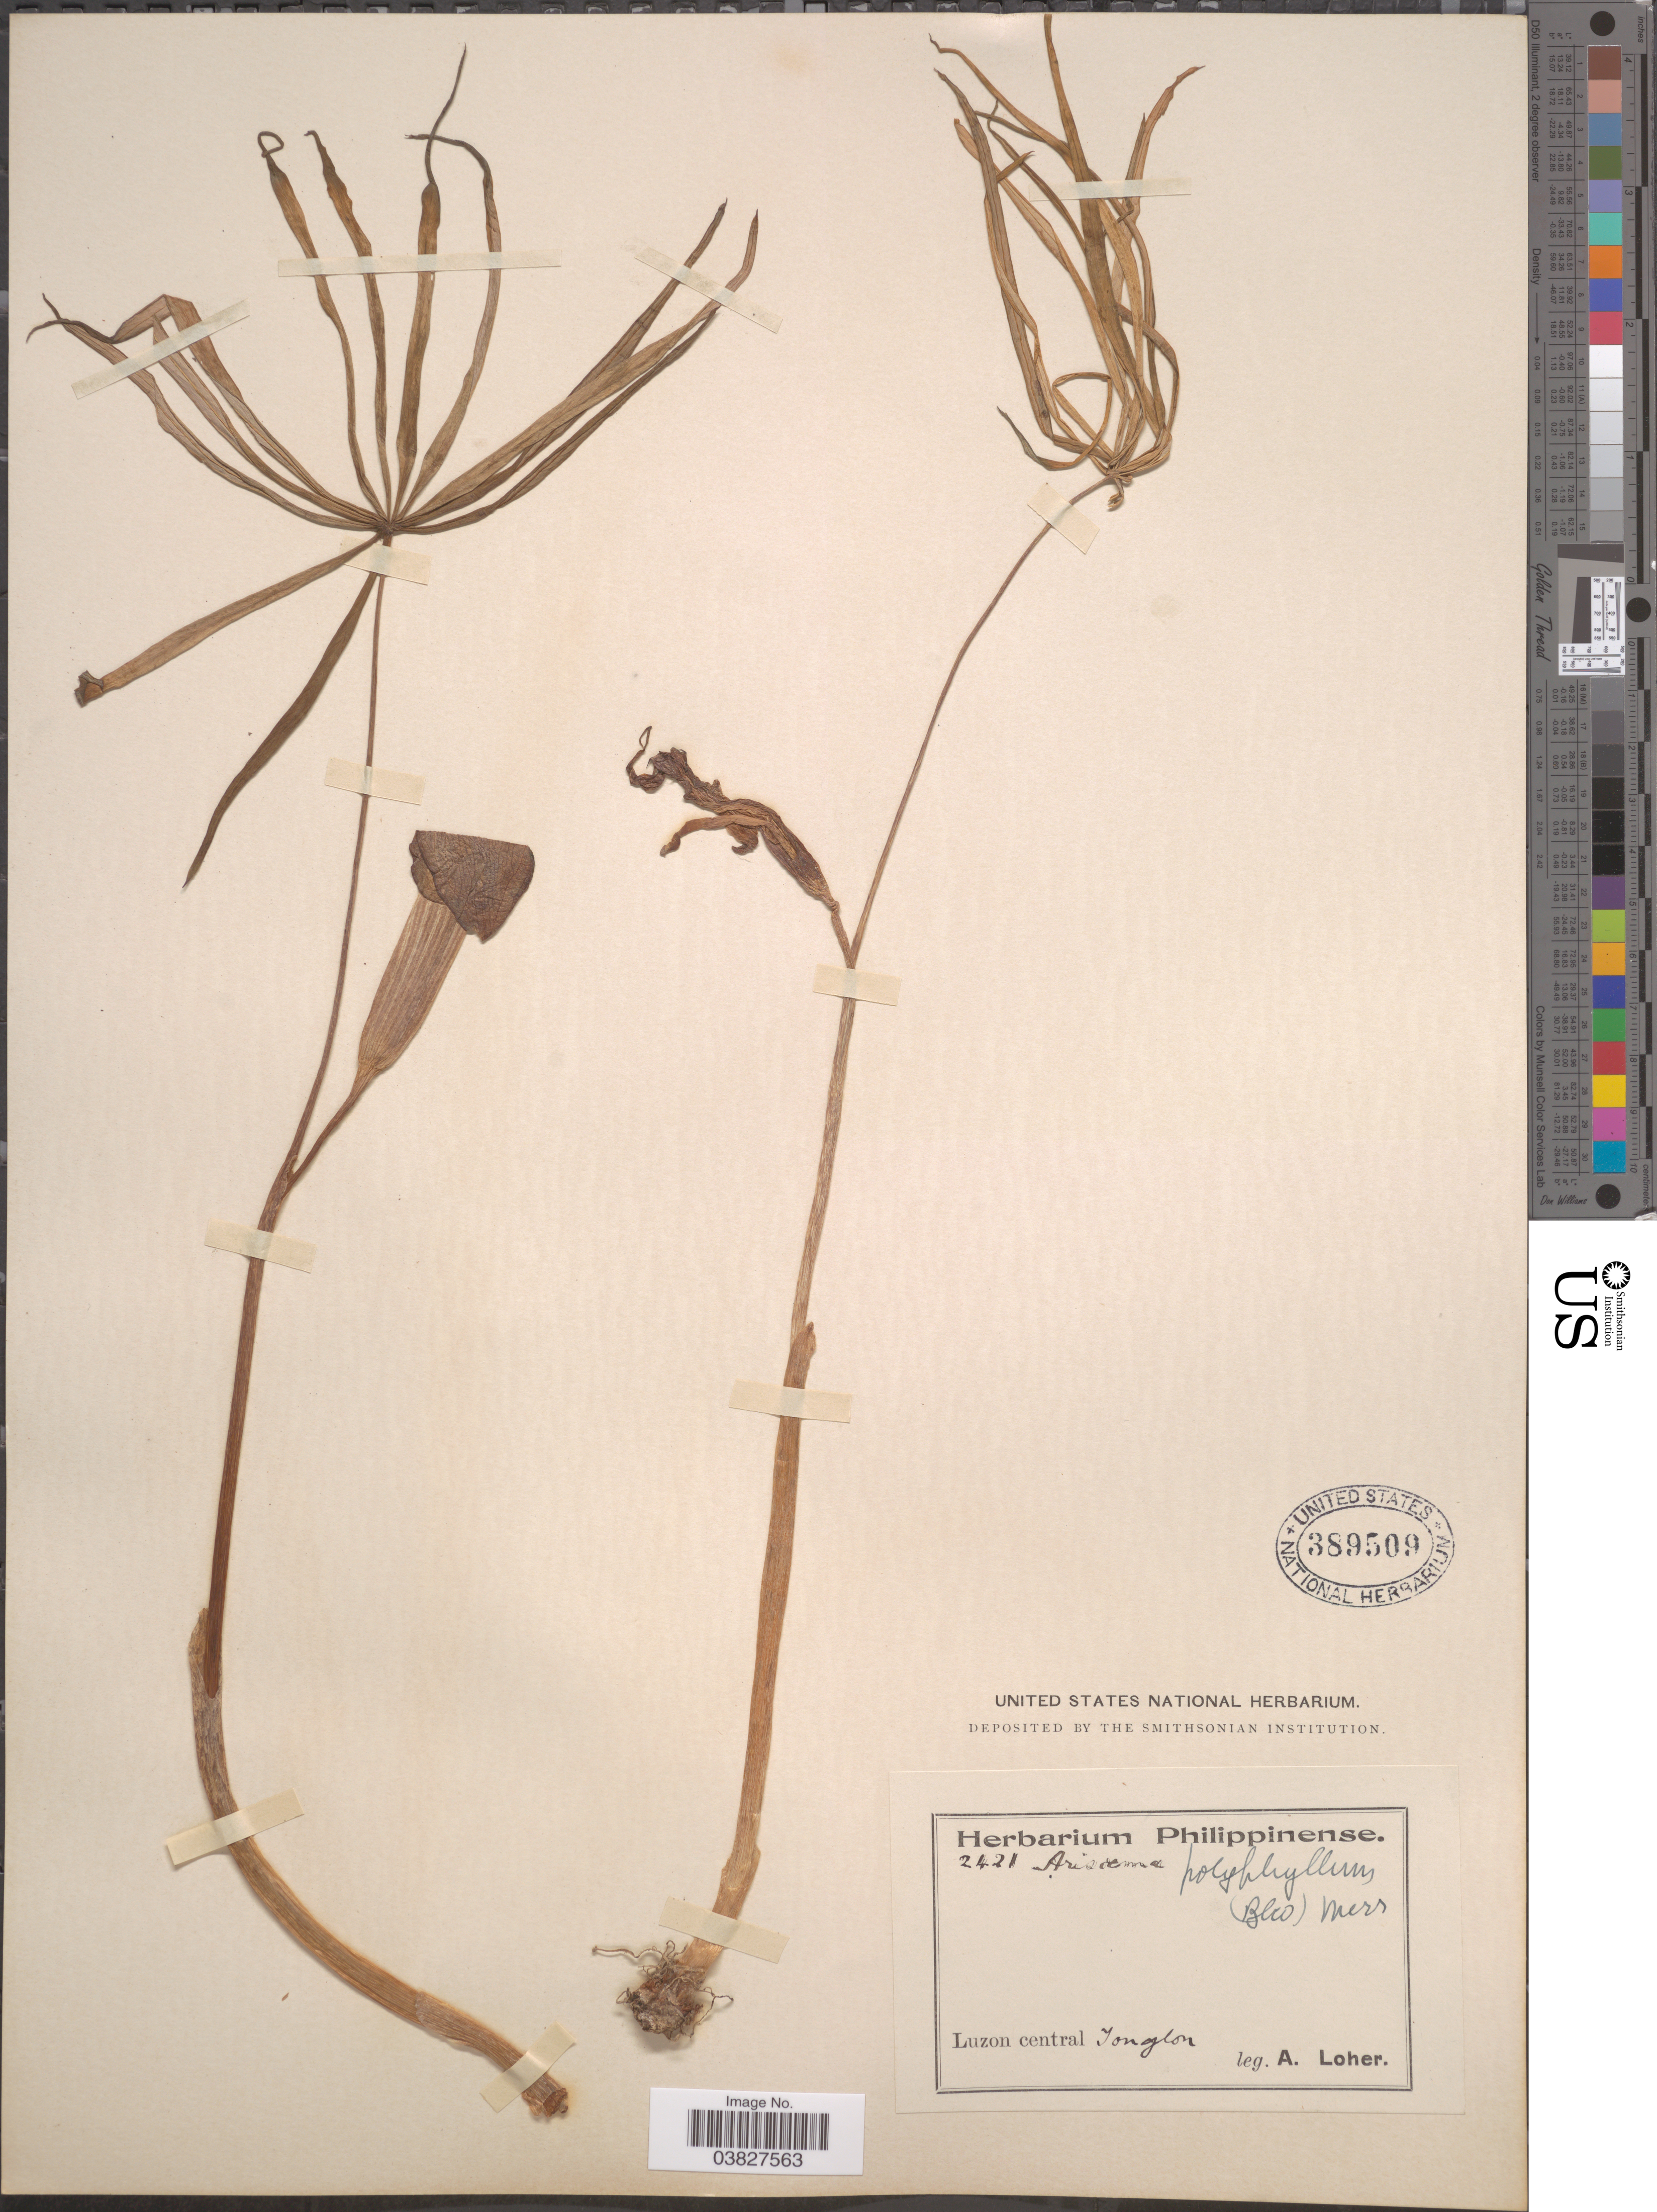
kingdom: Plantae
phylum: Tracheophyta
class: Liliopsida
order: Alismatales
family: Araceae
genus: Arisaema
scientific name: Arisaema polyphyllum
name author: (Blanco) Merr.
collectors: A. Loher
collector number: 2421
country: Philippines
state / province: Central Luzon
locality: Luzon central Tonglon.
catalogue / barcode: US 389509